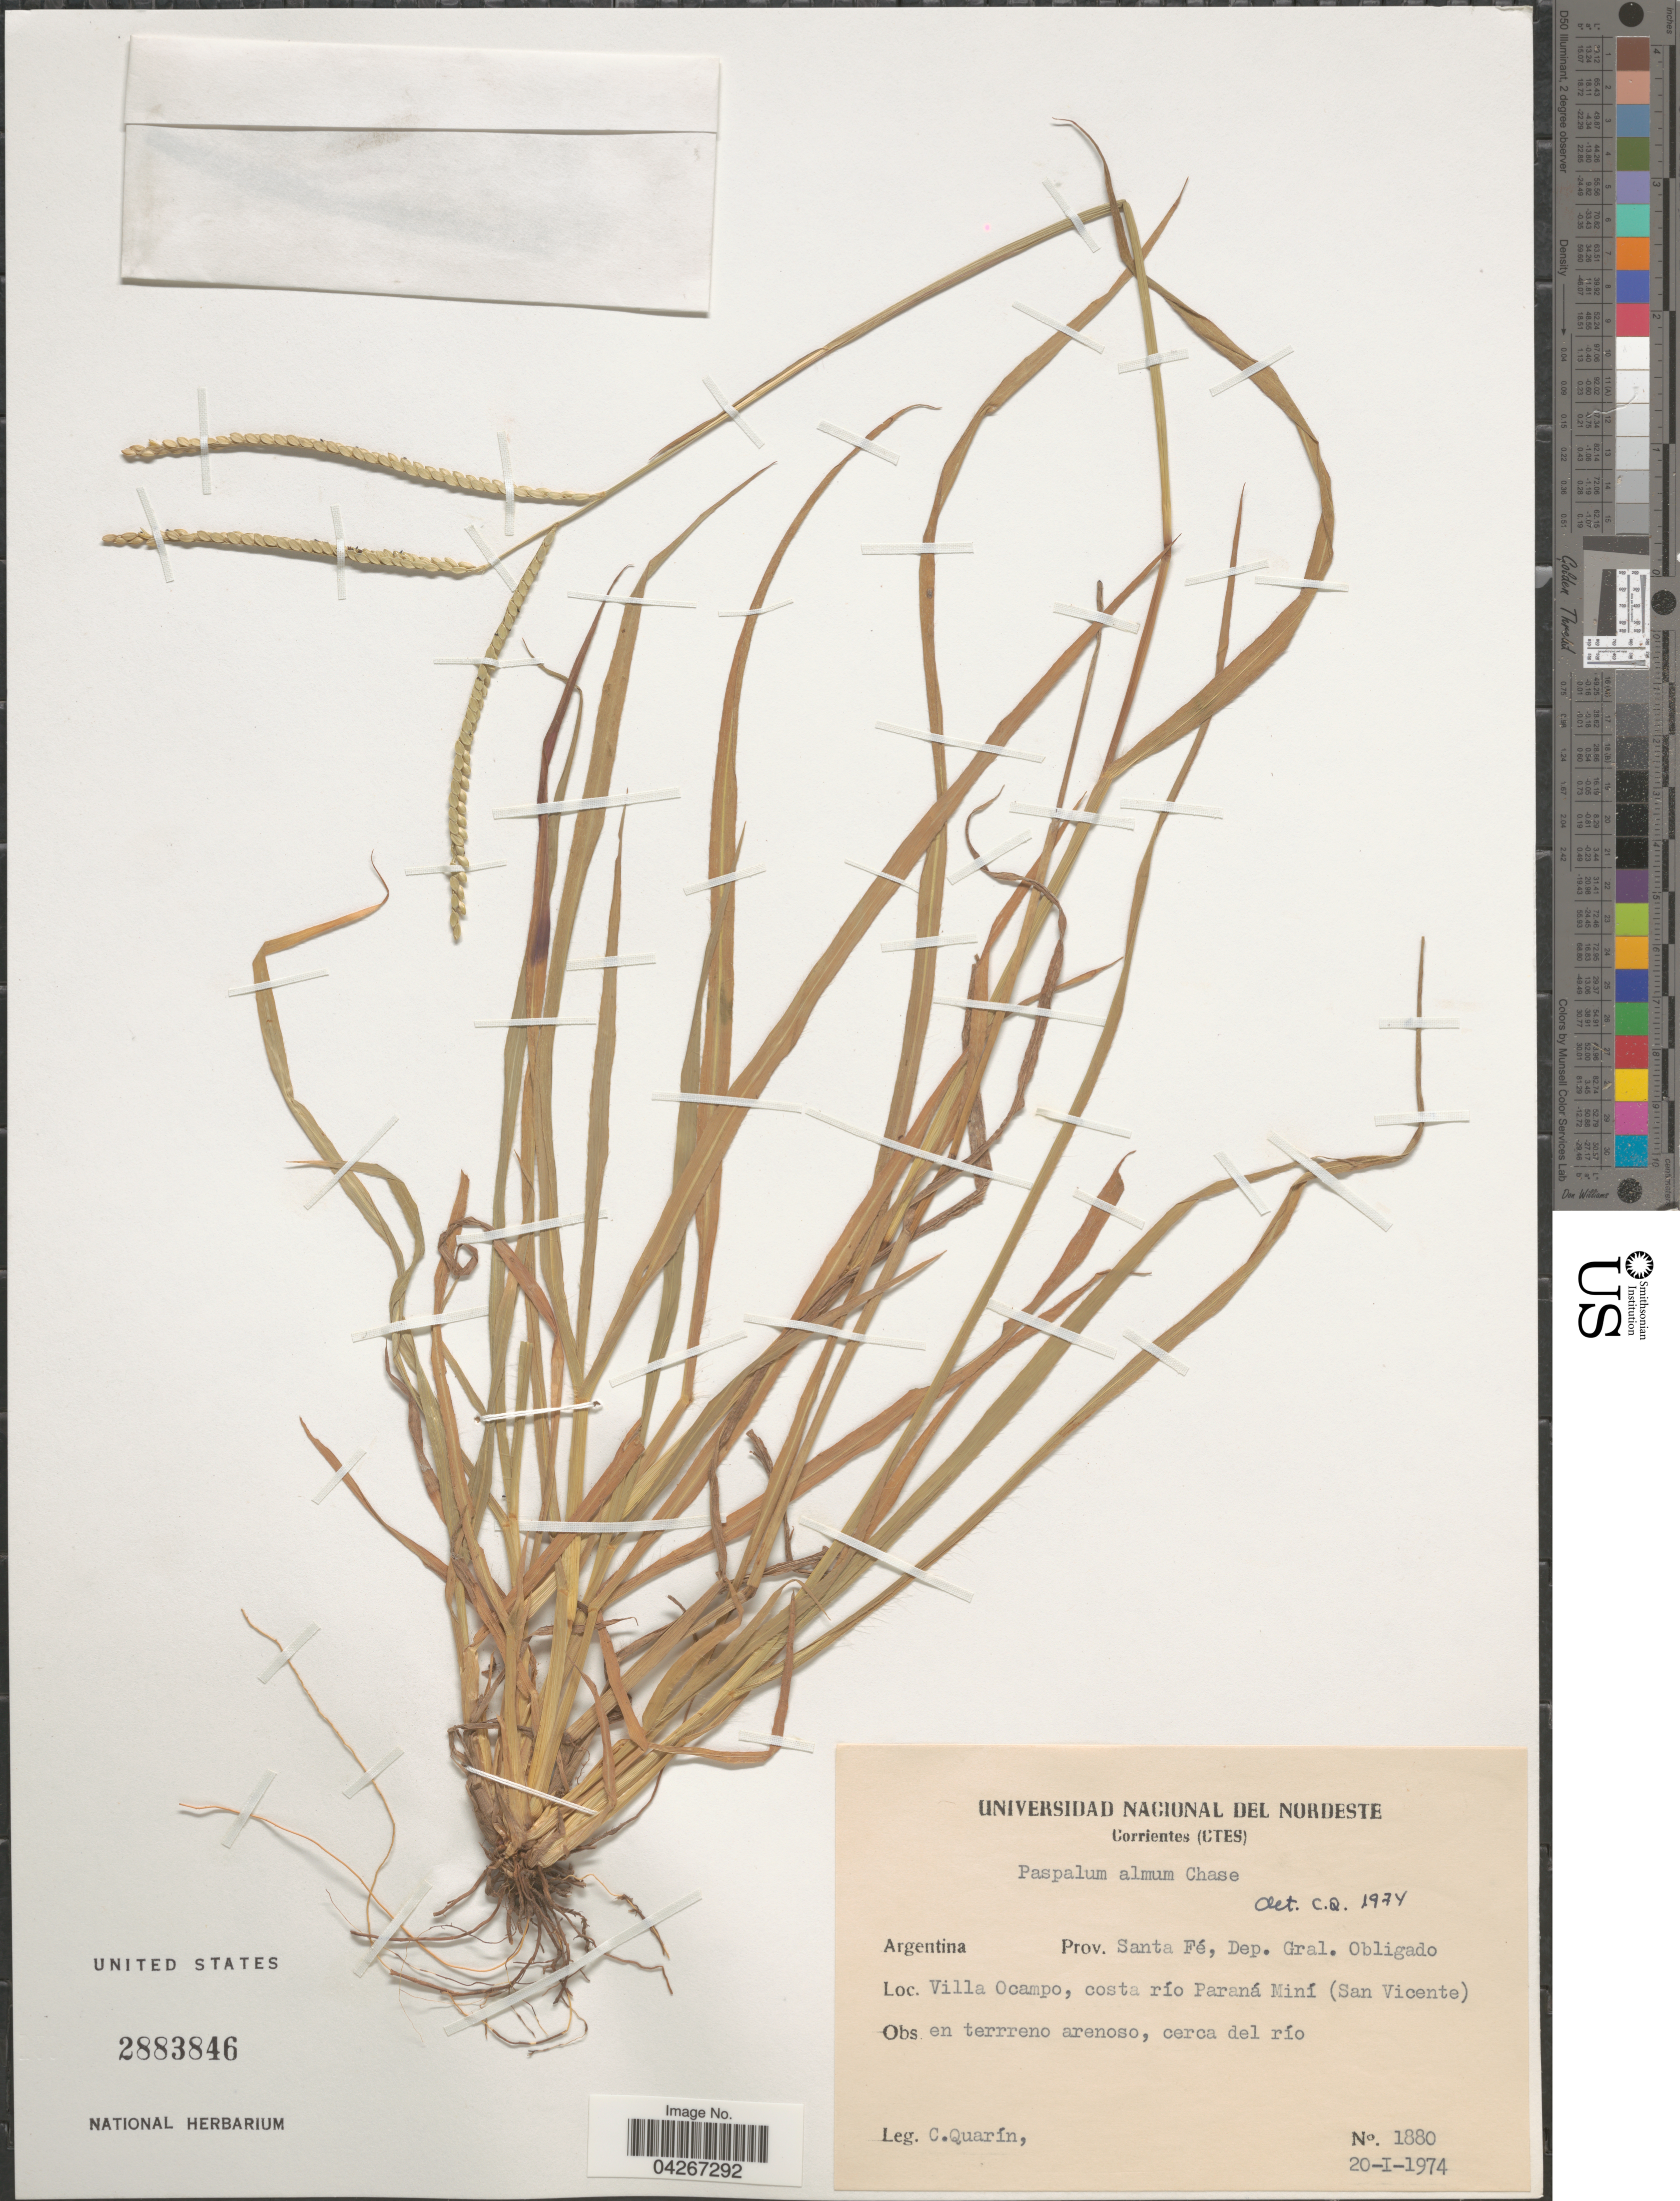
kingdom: Plantae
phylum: Tracheophyta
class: Liliopsida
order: Poales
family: Poaceae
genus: Paspalum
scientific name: Paspalum almum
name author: Chase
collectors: C. Quarín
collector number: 1880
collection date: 1974-01-20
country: Argentina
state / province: Santa Fe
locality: Dep. Gral. Obligado. Villa Ocampo, costa río Paraná Miní (San Vicente).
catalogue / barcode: US 2883846